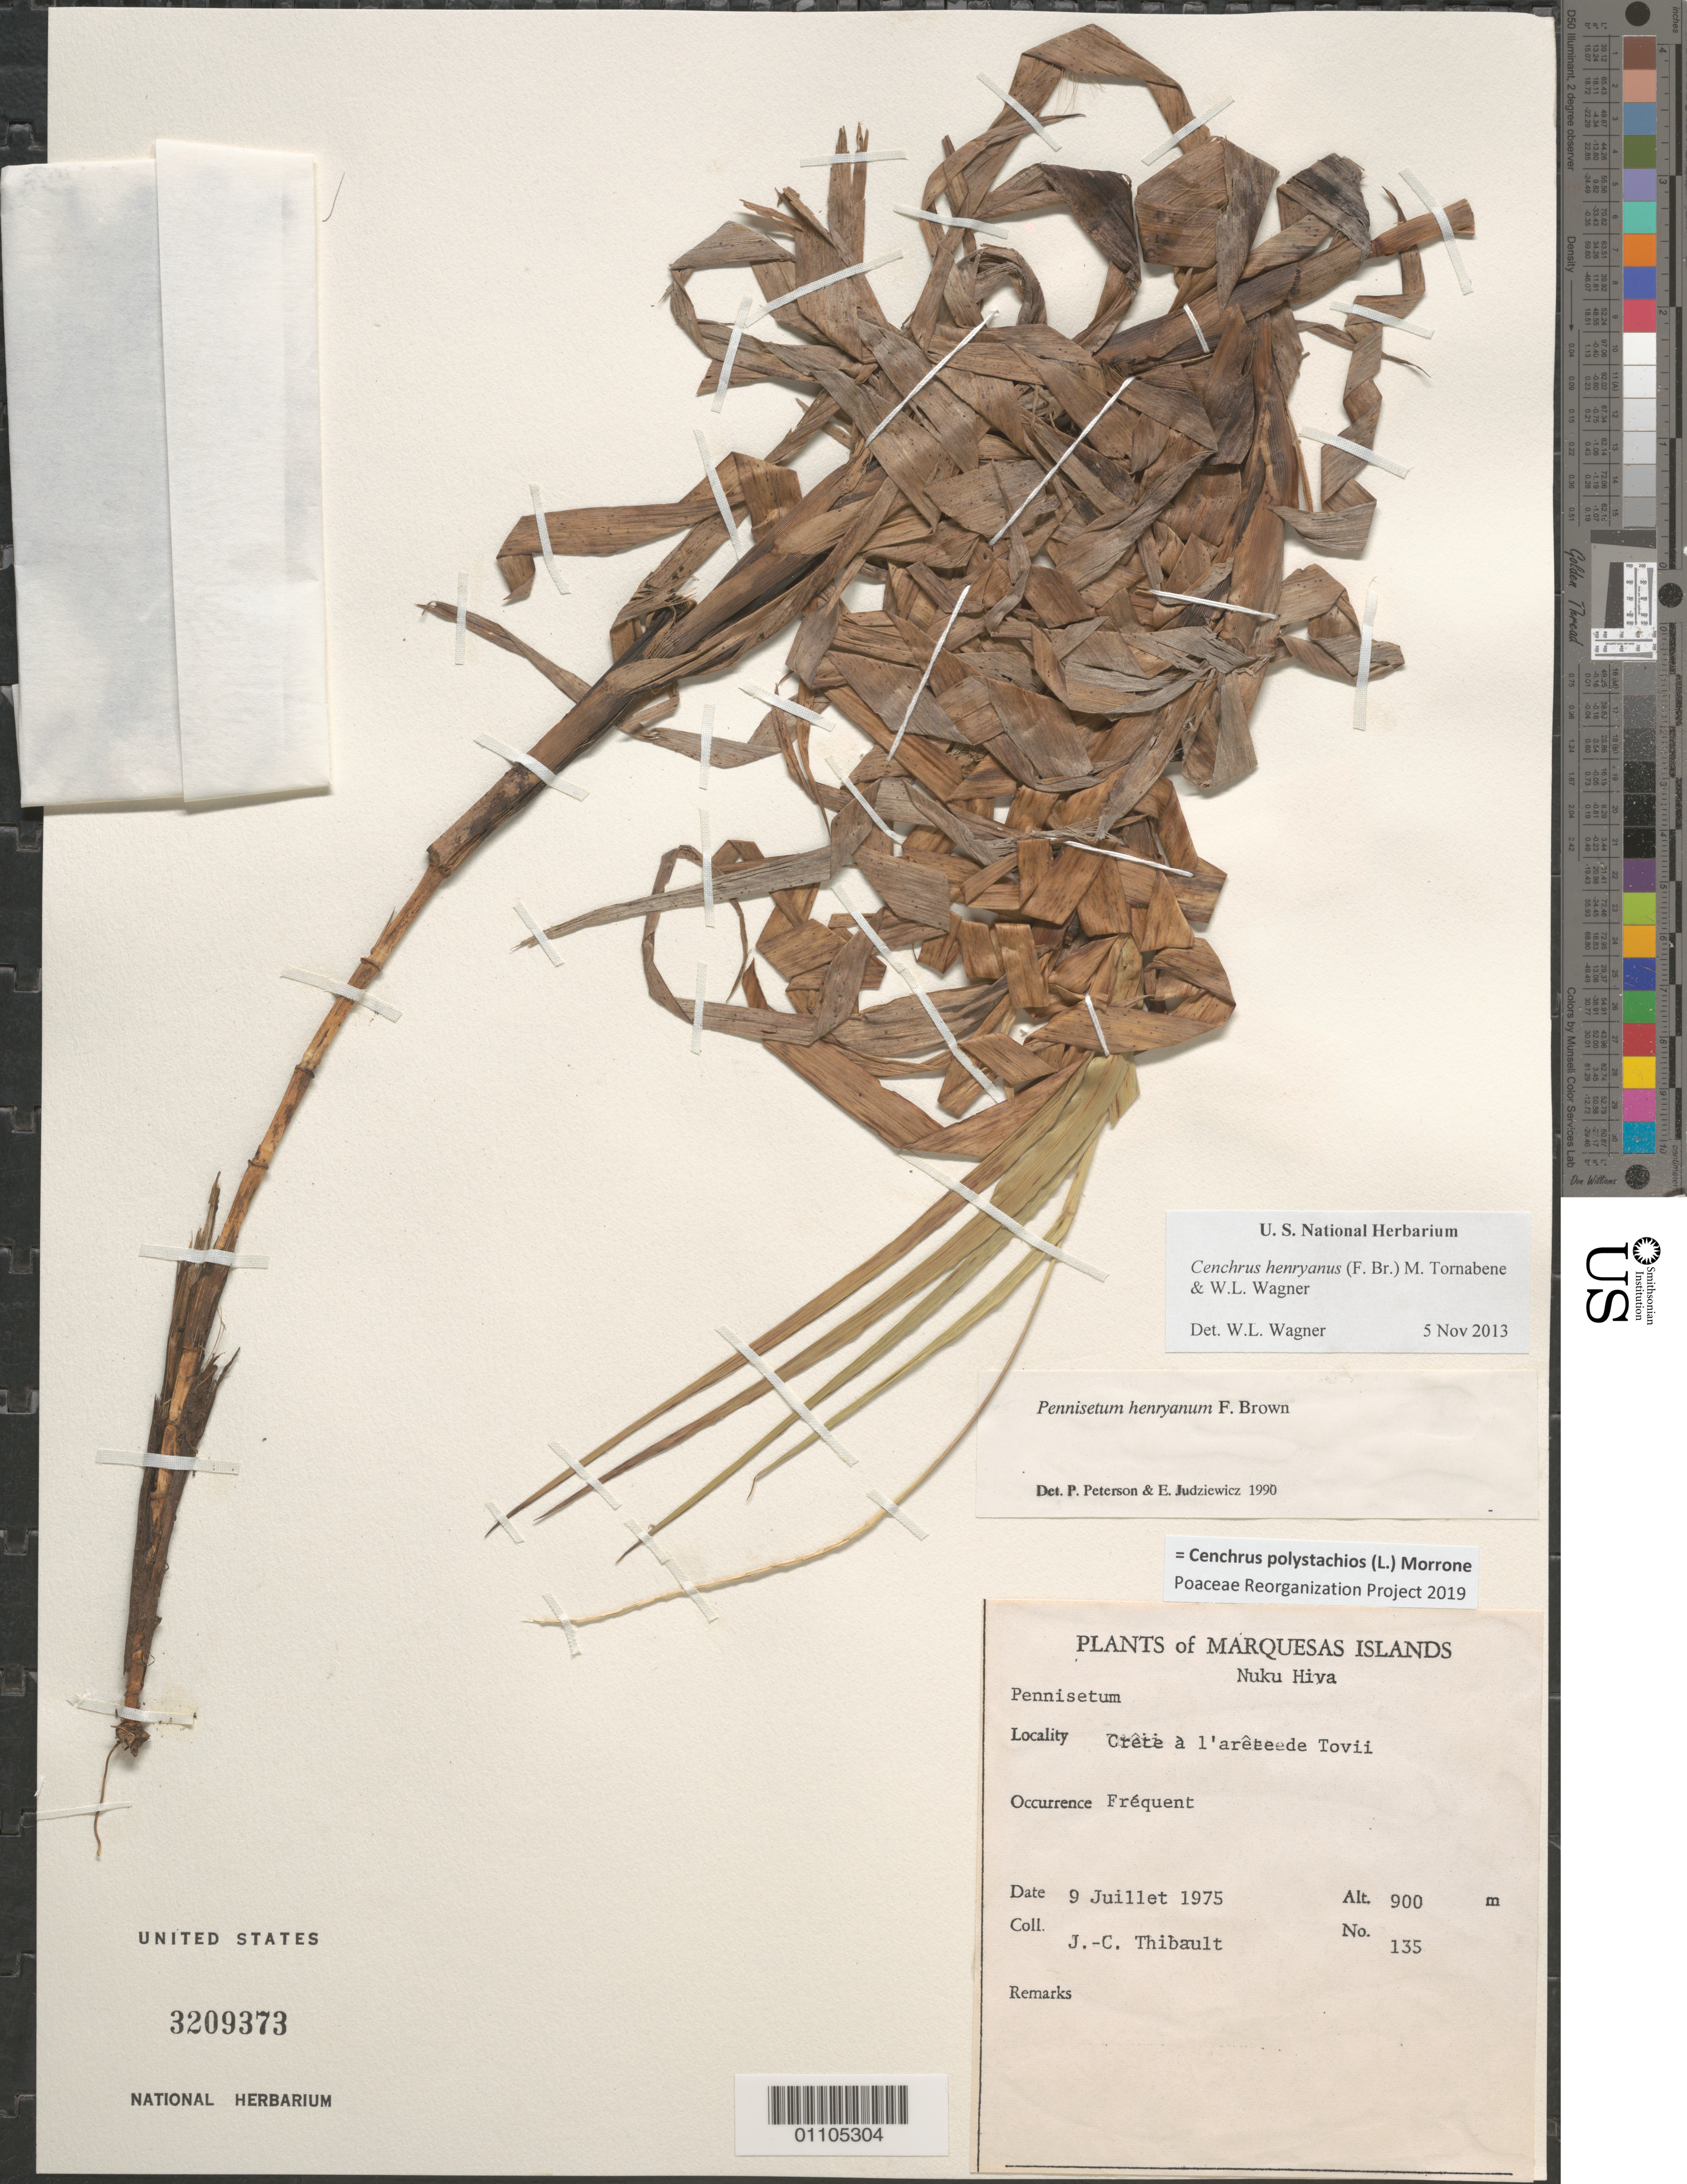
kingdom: Plantae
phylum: Tracheophyta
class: Liliopsida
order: Poales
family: Poaceae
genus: Cenchrus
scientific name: Cenchrus polystachios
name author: (L.) Morrone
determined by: Poaceae Reorganization Project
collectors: J. Thibault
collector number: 135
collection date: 1975-07-09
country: French Polynesia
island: Nuku Hiva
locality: Crête à l'arête de Toovii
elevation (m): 900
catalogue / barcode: US 3209373